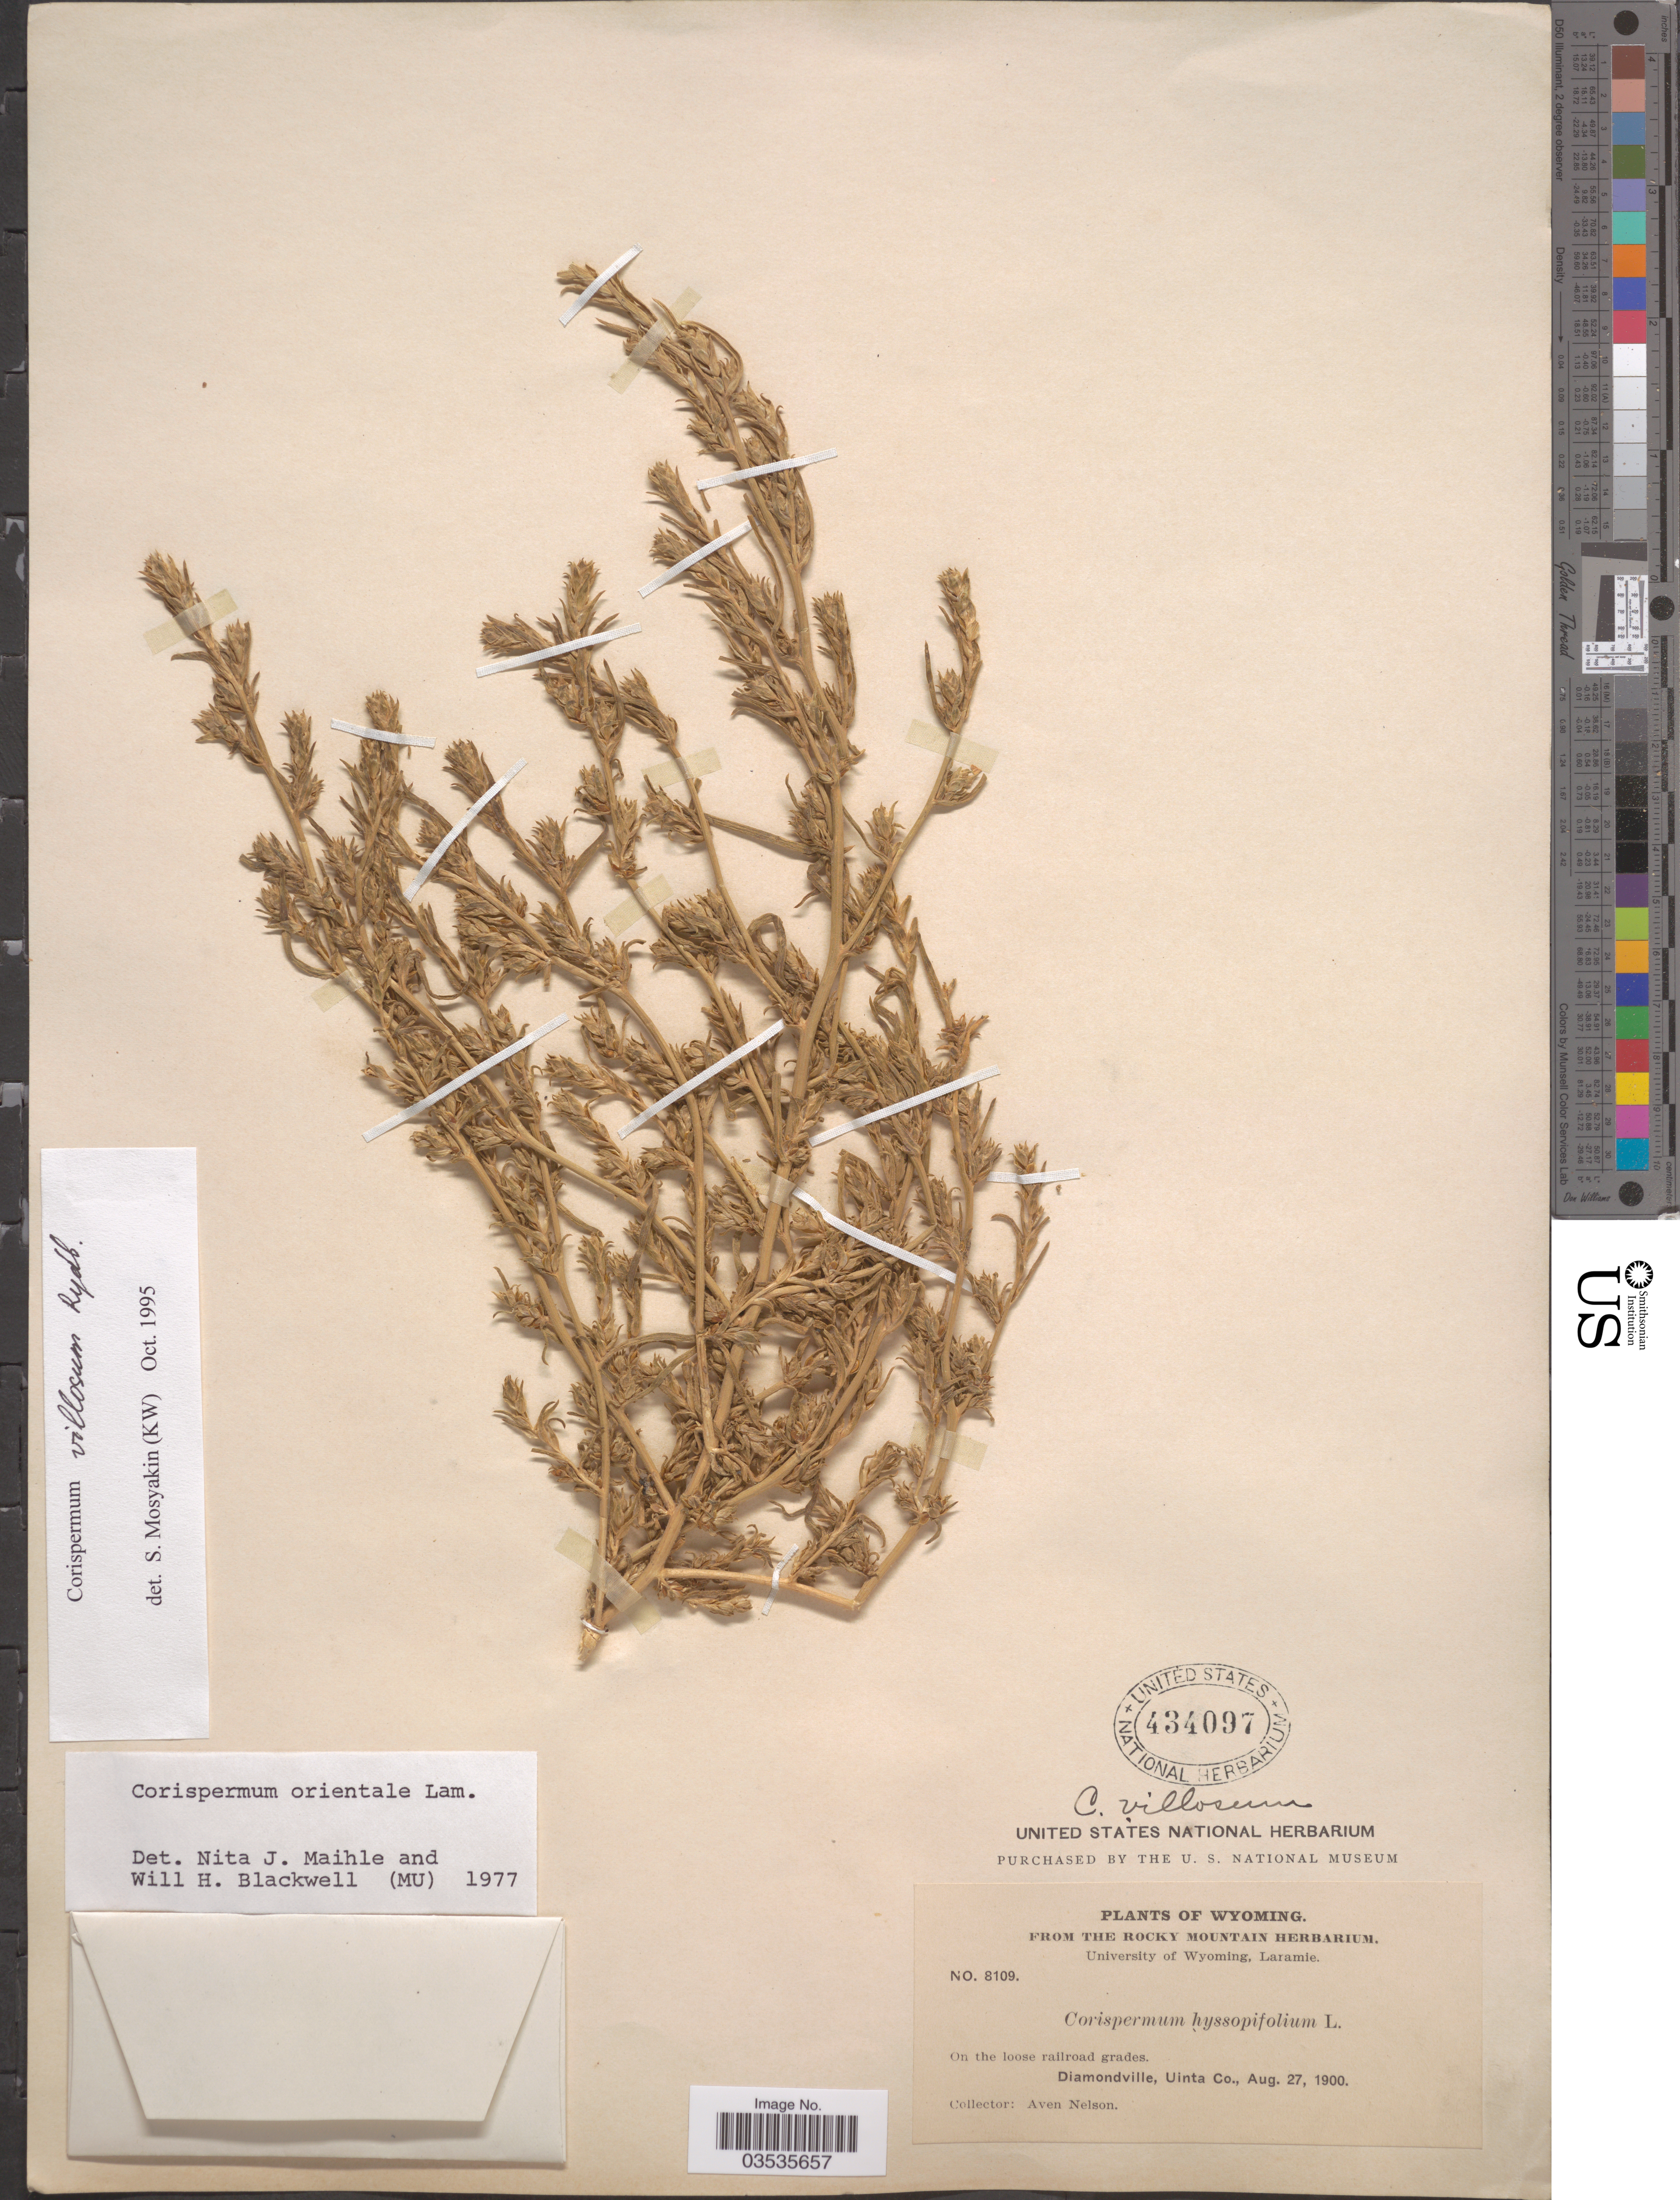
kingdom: Plantae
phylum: Tracheophyta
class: Magnoliopsida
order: Caryophyllales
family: Amaranthaceae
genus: Corispermum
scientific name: Corispermum villosum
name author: Rydb.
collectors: A. Nelson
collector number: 8109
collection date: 1900-08-27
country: United States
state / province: Wyoming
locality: Diamondville, Uinta Co.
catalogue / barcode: US 434097